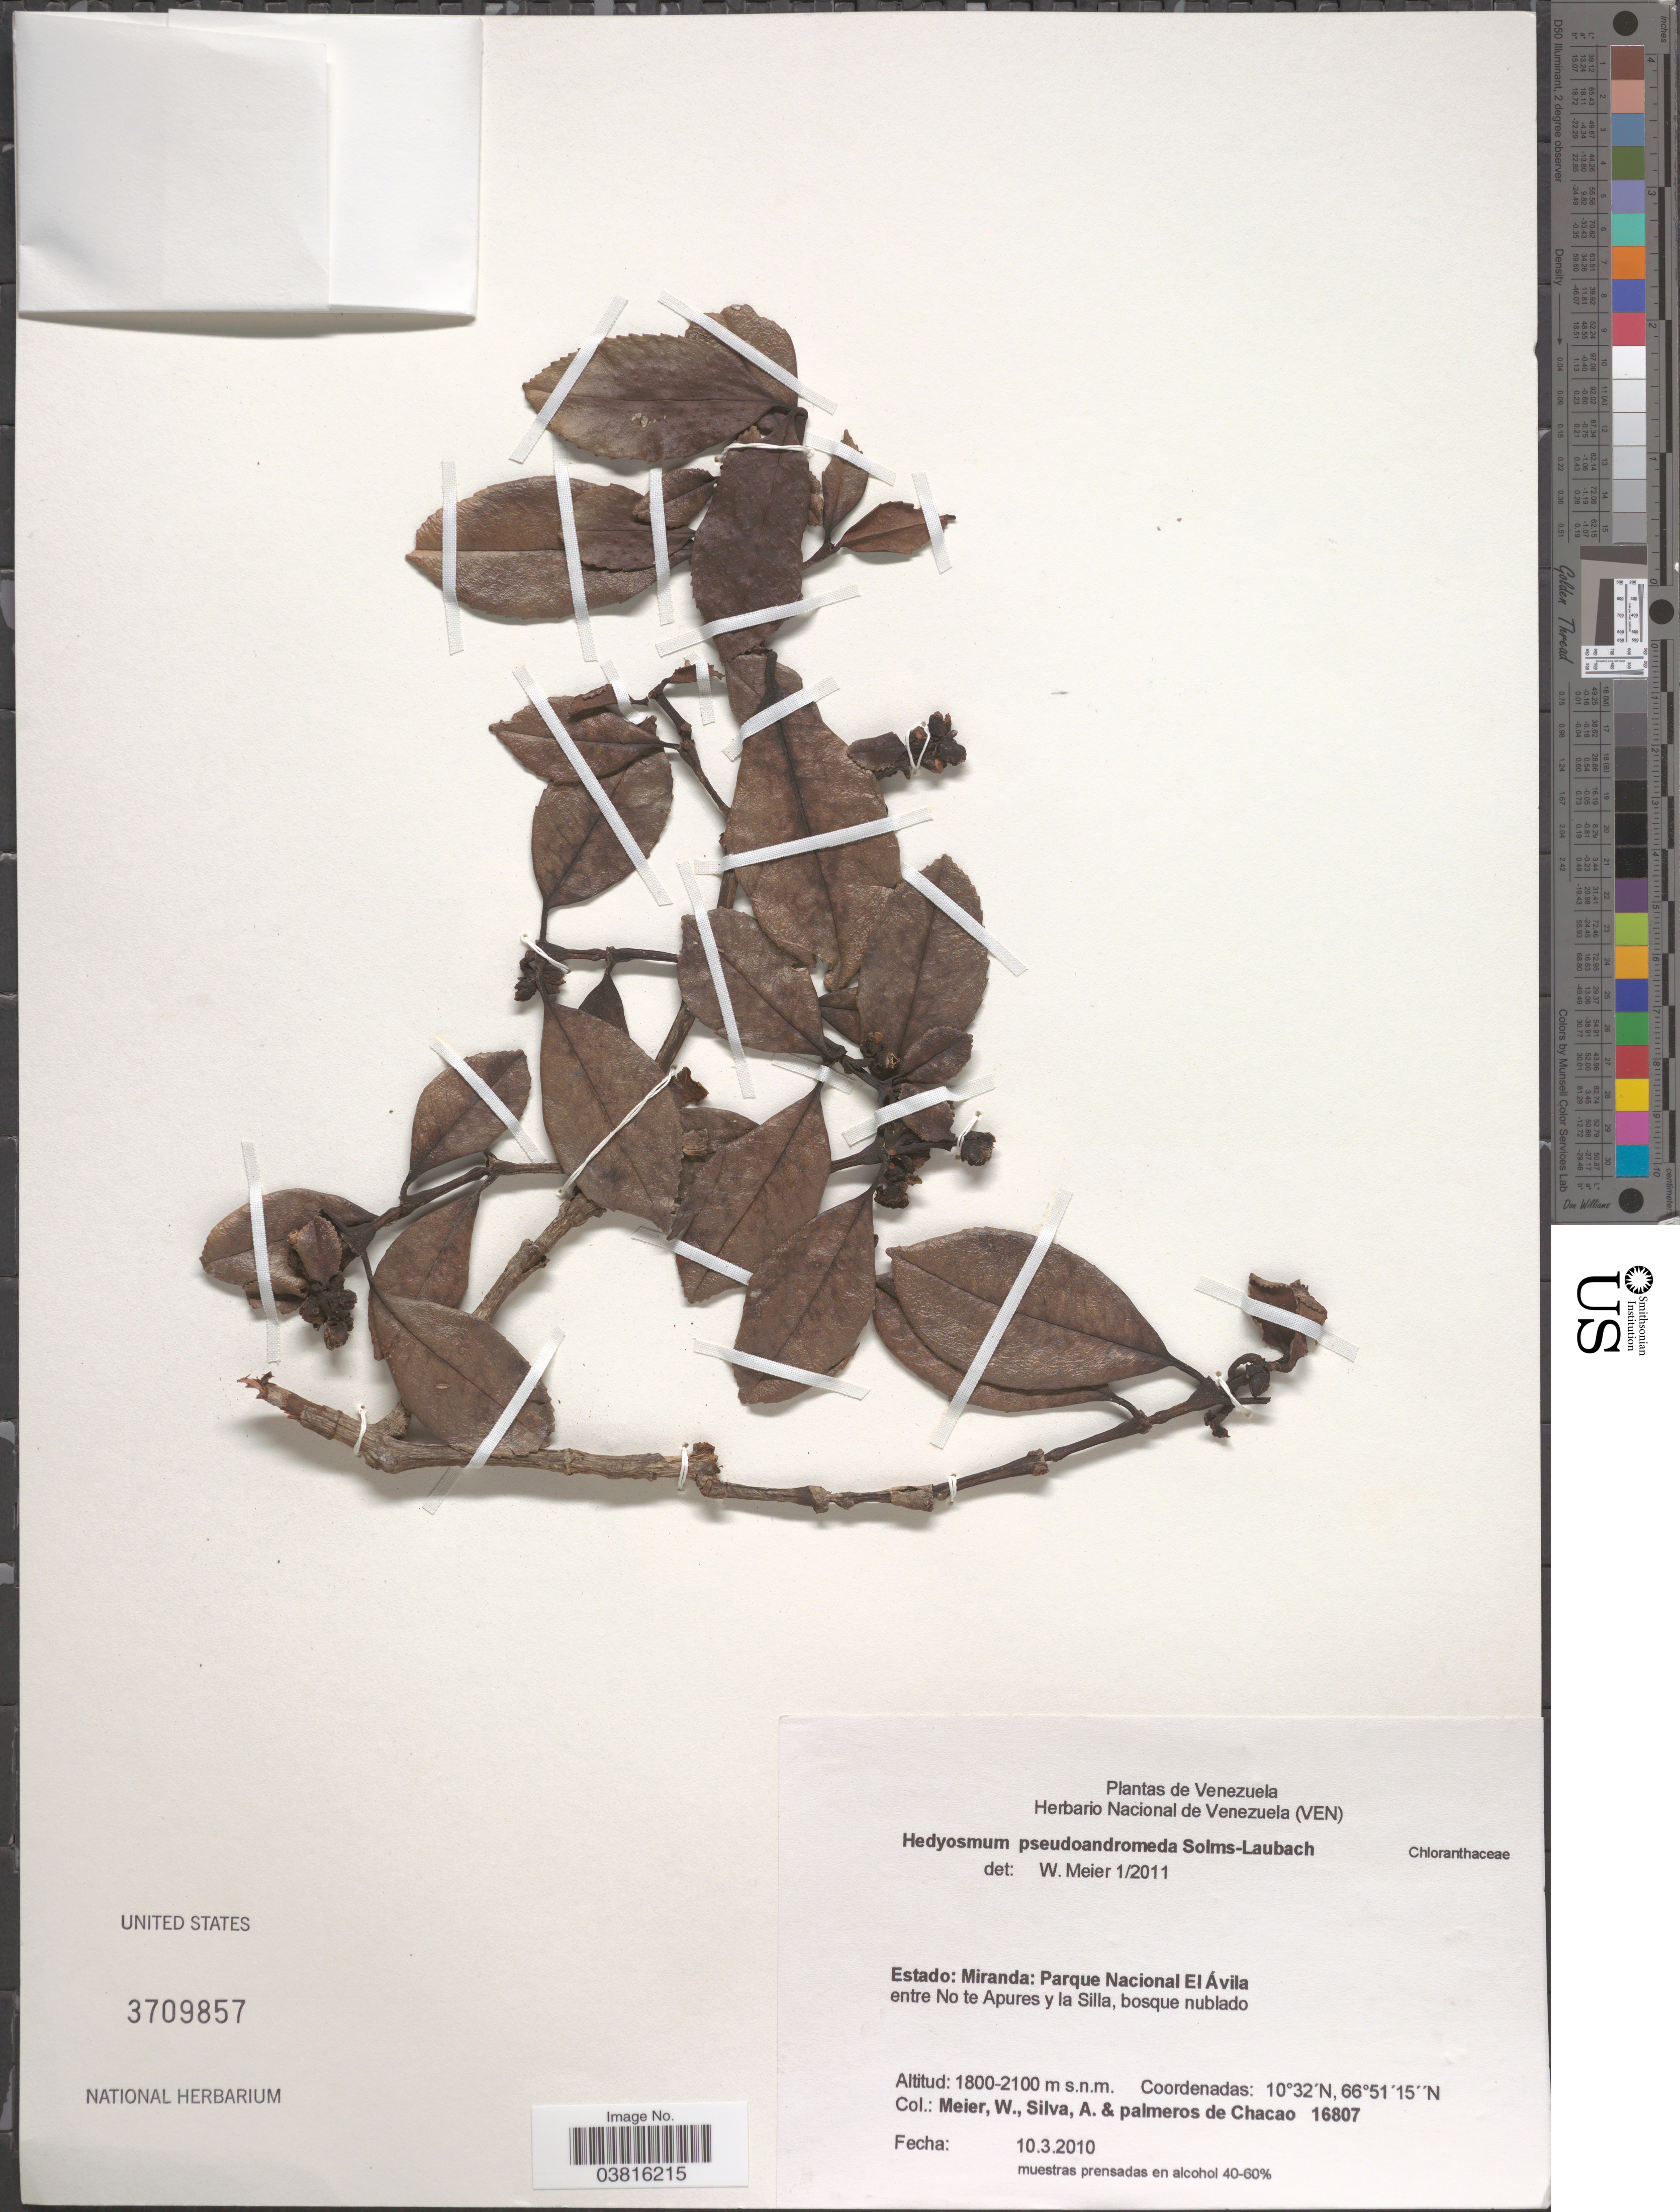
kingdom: Plantae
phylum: Tracheophyta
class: Magnoliopsida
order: Chloranthales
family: Chloranthaceae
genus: Hedyosmum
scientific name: Hedyosmum pseudoandromeda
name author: Solms in DC.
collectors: W. Meier, A. Silva & Palmeros de Chacao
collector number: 16807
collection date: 2010-03-10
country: Venezuela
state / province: Miranda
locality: Parque Nacional El Ávila entre No te Apures y la Silla.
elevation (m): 1800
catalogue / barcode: US 3709857